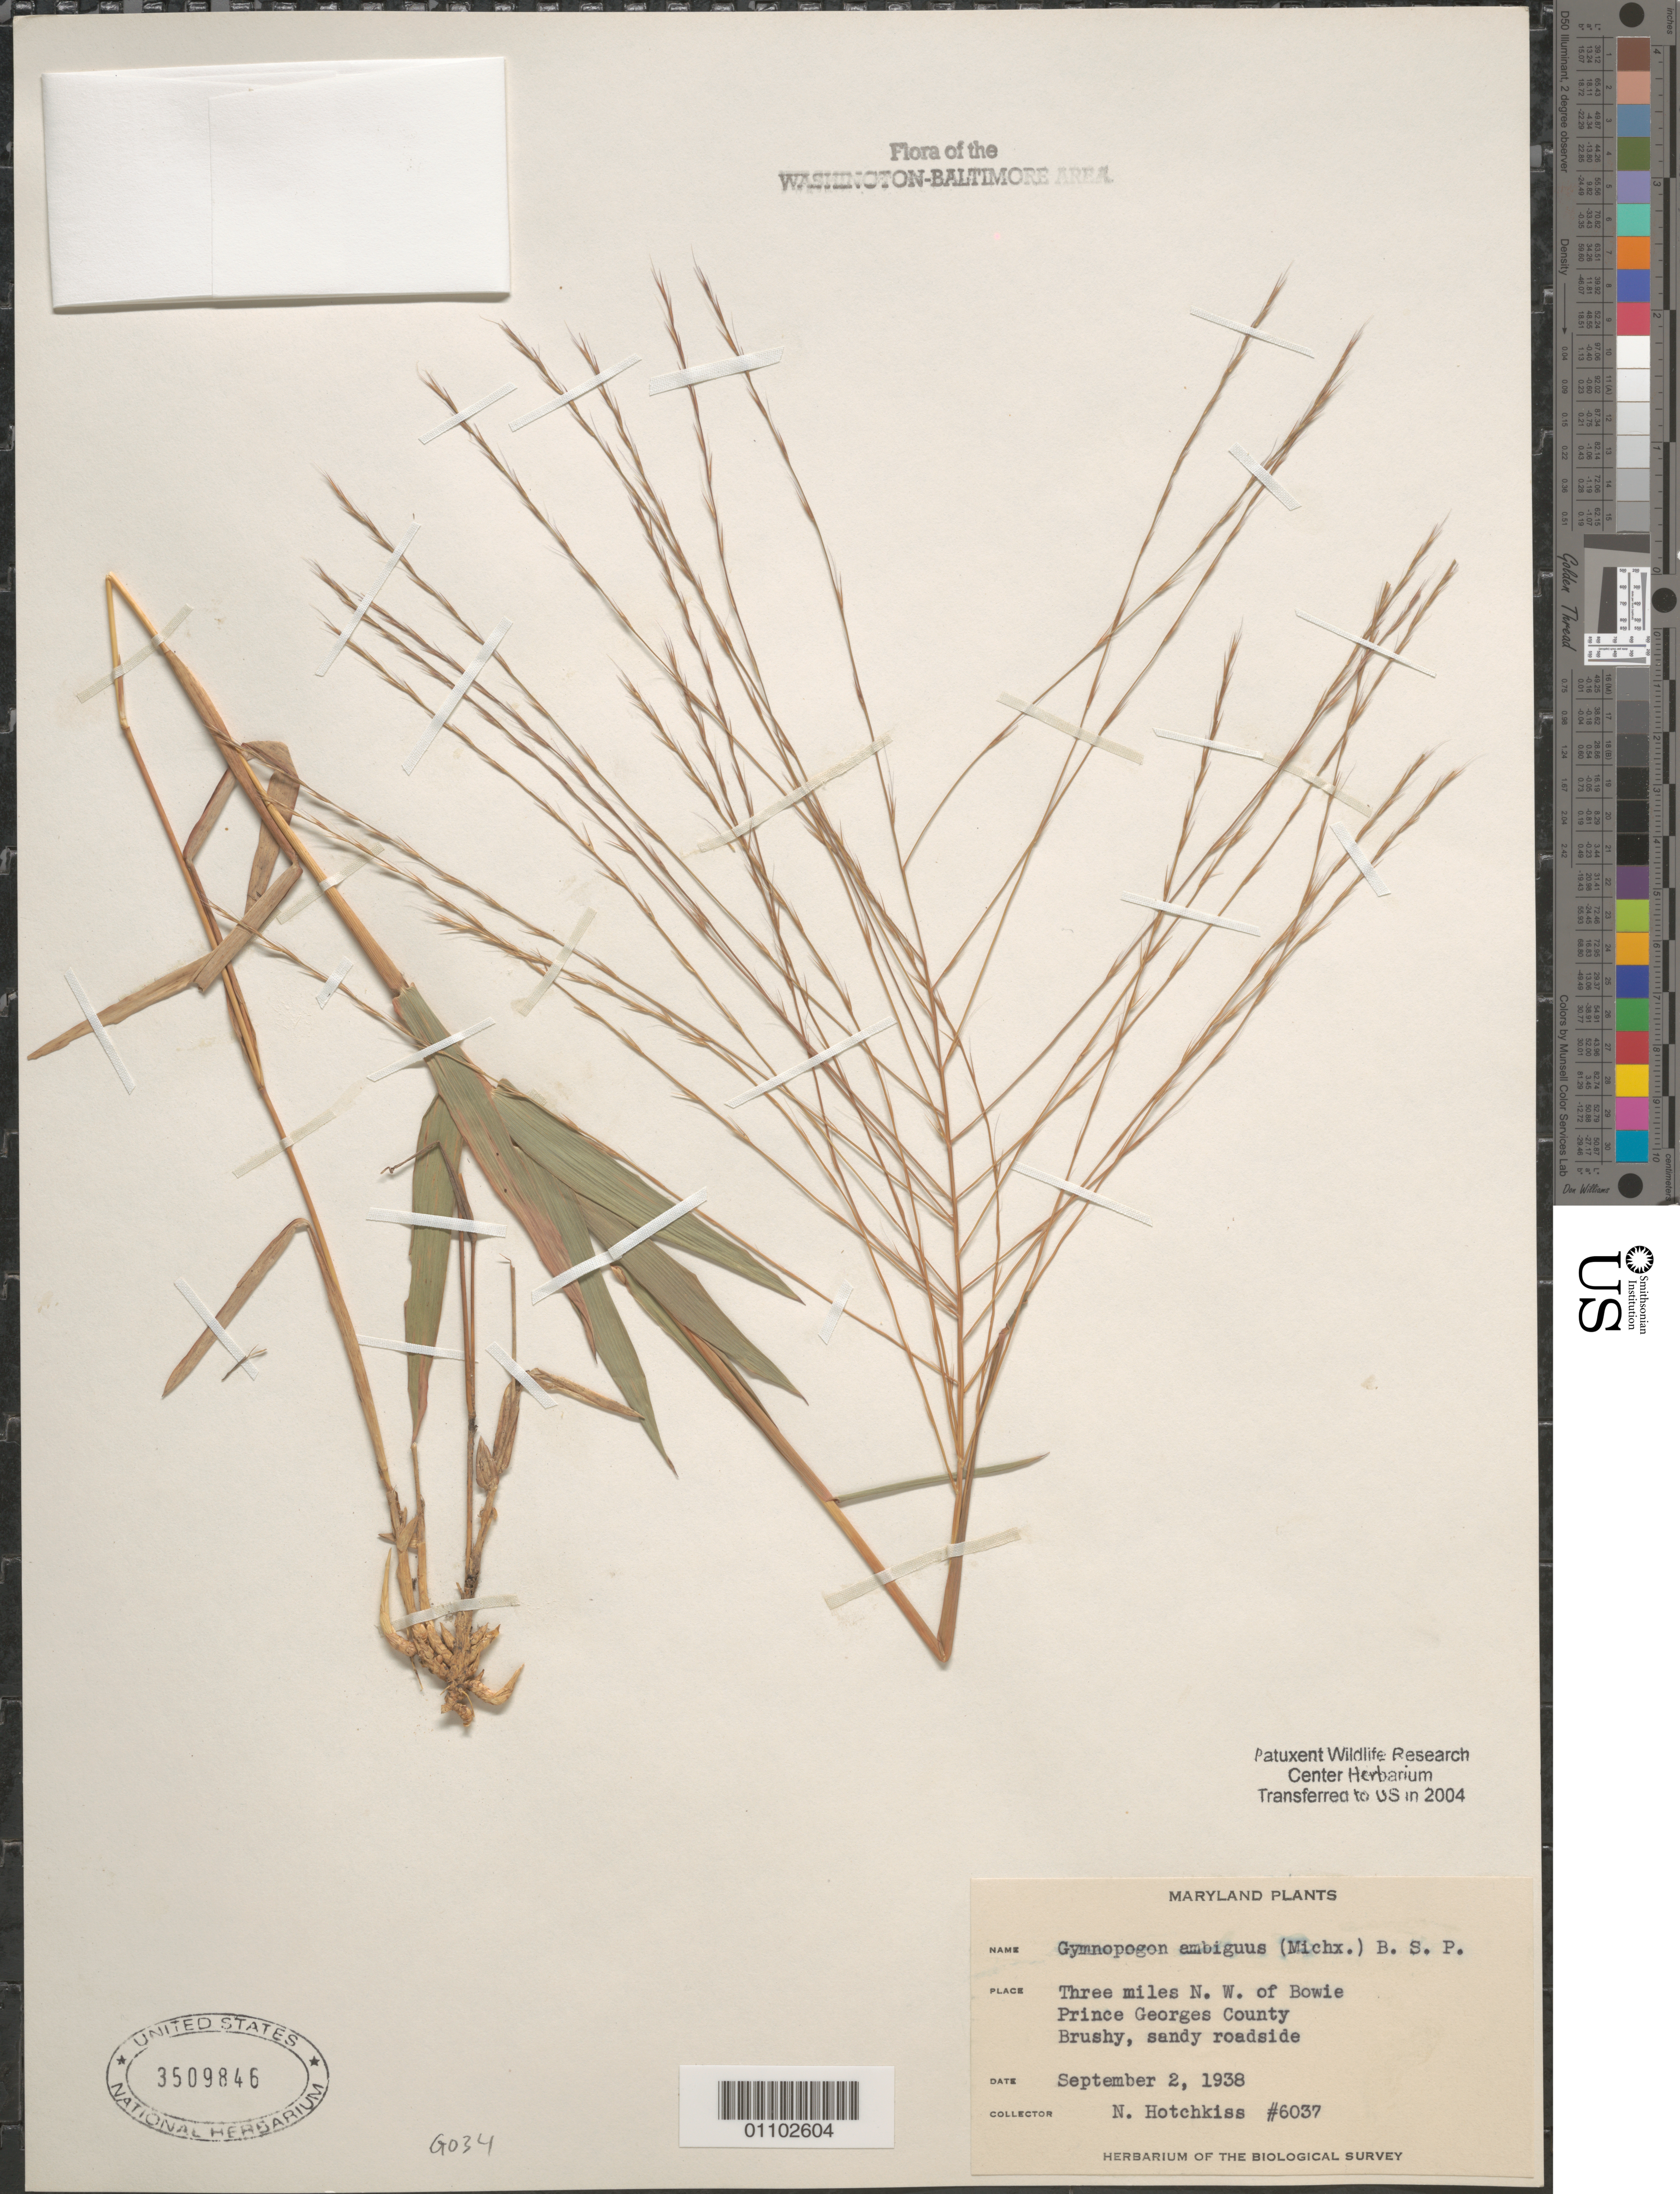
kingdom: Plantae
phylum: Tracheophyta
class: Liliopsida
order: Poales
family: Poaceae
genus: Gymnopogon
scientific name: Gymnopogon ambiguus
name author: (Michx.) Britton, Stearns & Poggenb.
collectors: N. Hotchkiss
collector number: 6037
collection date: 1938-09-02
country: United States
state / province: Maryland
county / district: Prince George's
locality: Three miles N. W. of Bowie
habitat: Brushy, sandy roadside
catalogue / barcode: US 3509846